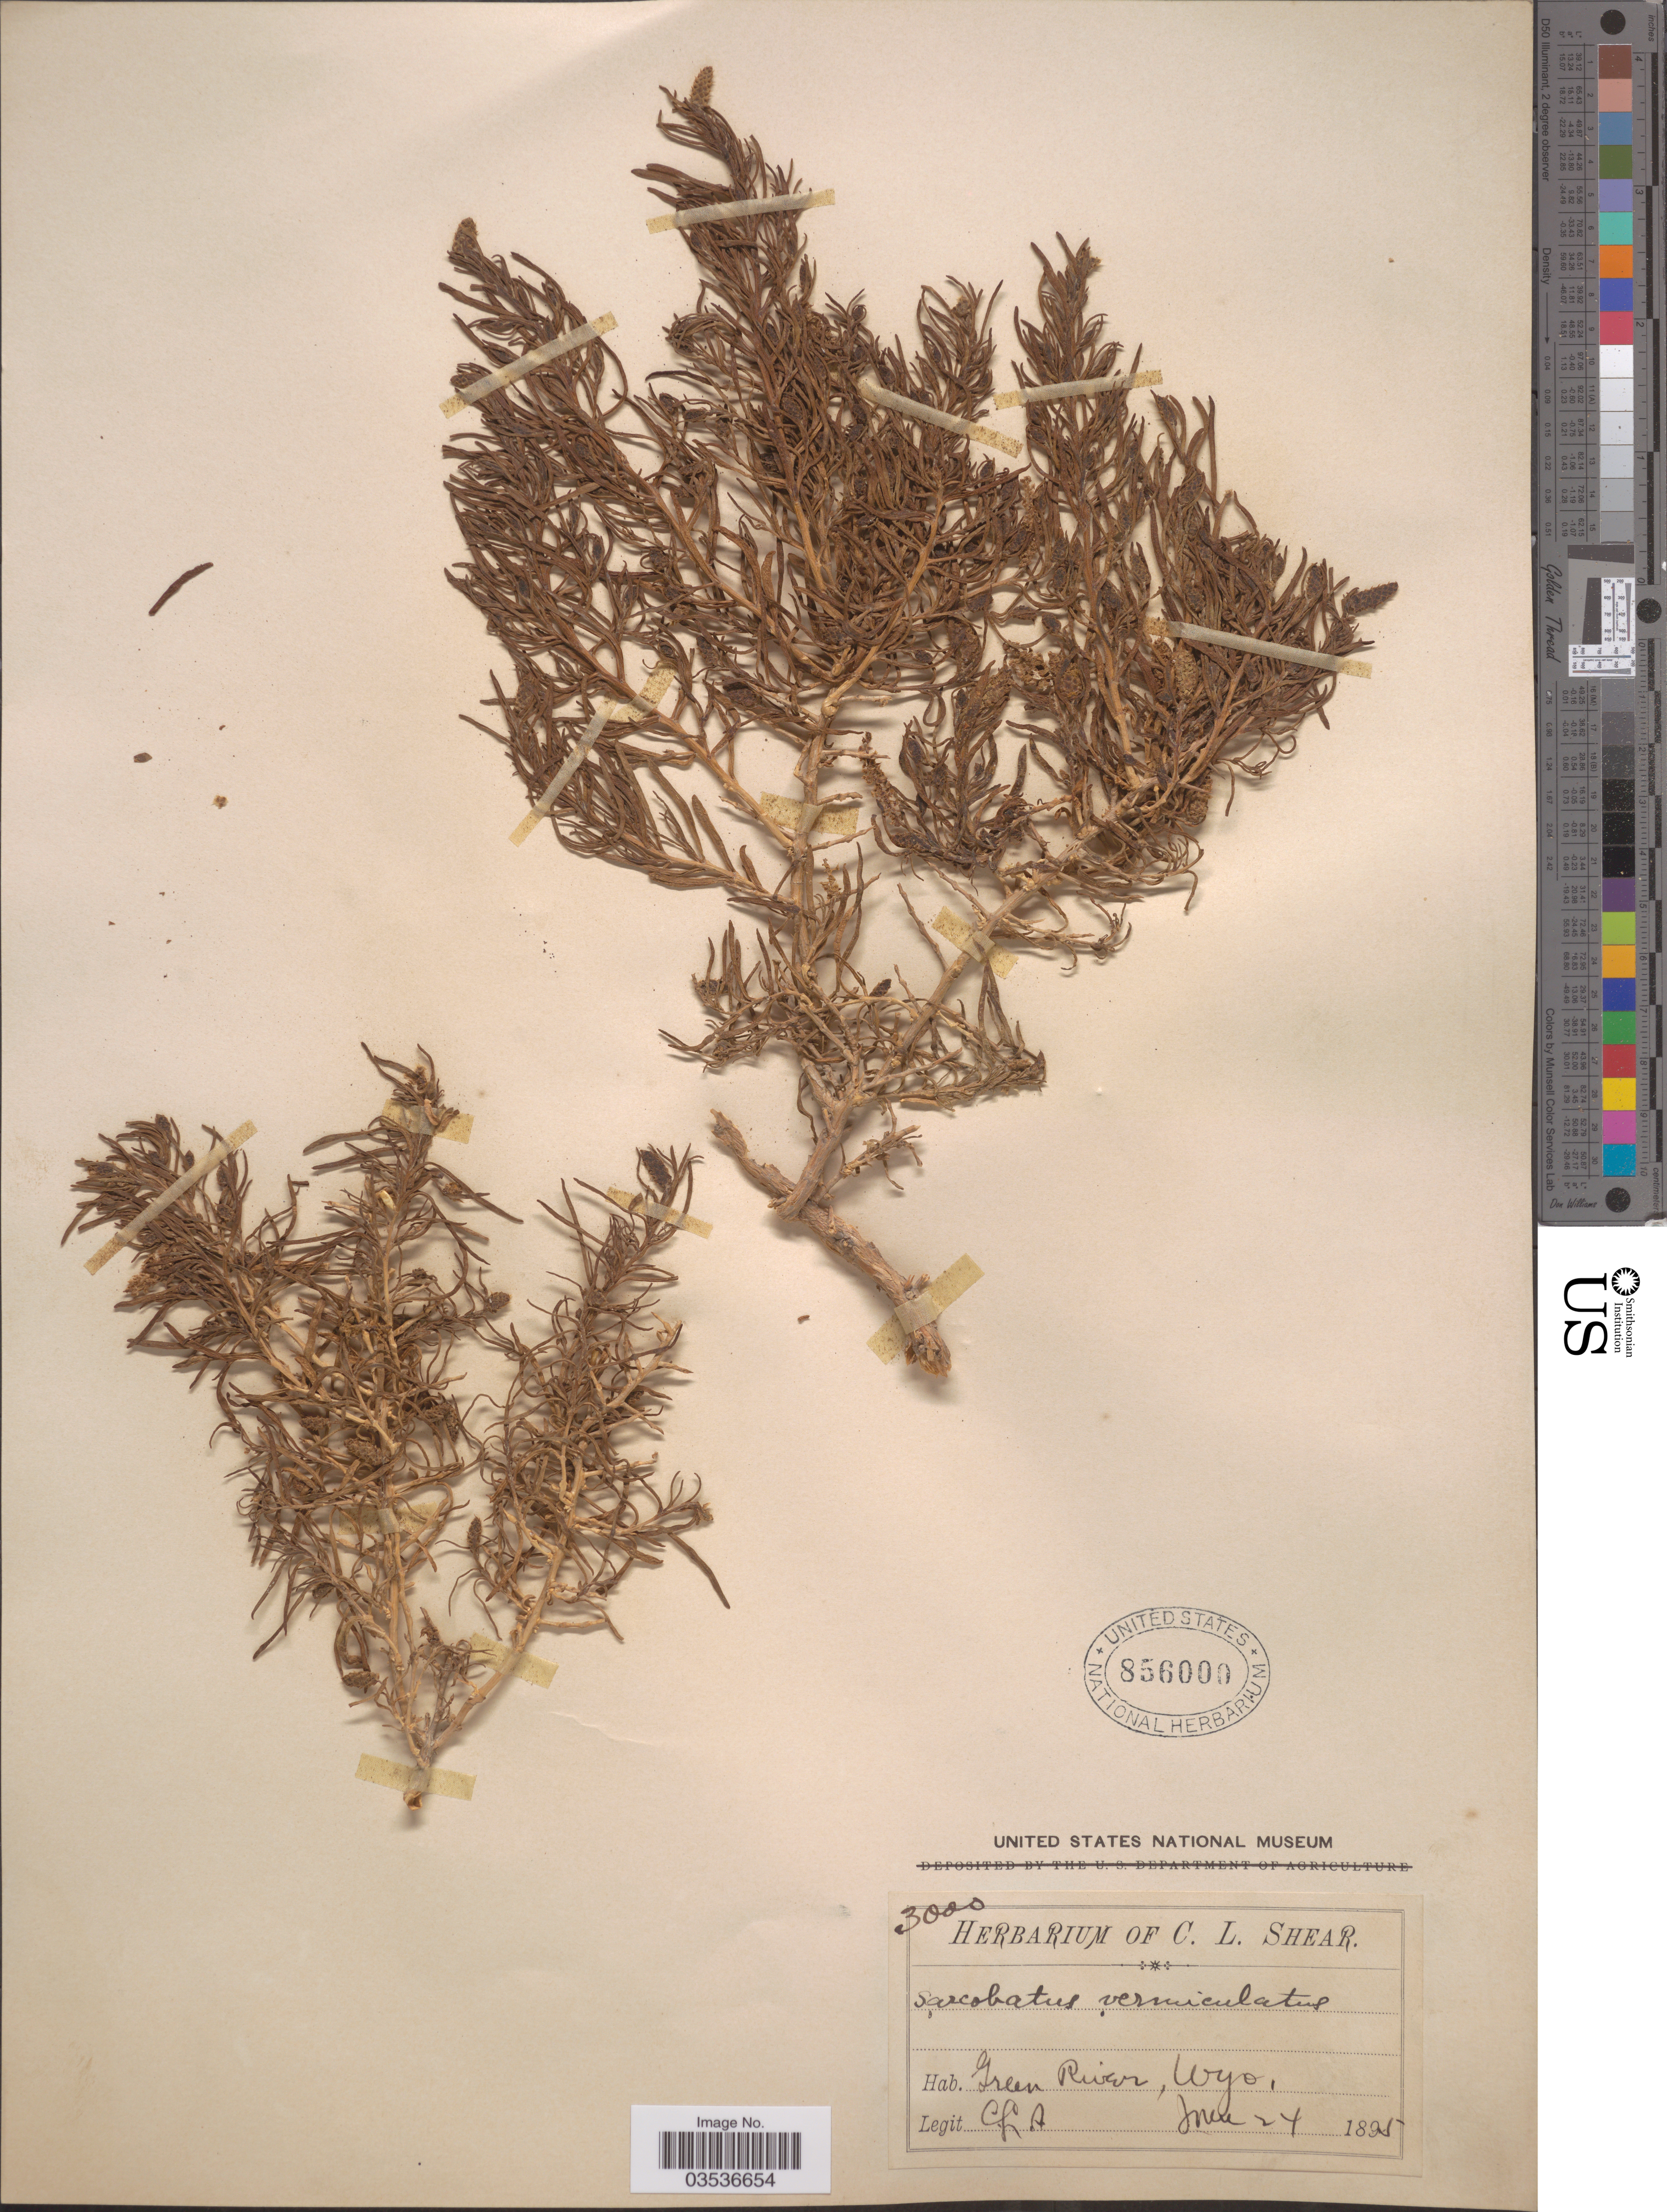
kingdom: Plantae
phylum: Tracheophyta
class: Magnoliopsida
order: Caryophyllales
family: Sarcobataceae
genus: Sarcobatus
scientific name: Sarcobatus vermiculatus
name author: (Hook.) Torr.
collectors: C. L. Shear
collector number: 3000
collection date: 1895-06-24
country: United States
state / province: Wyoming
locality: Green River.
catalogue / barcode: US 856000